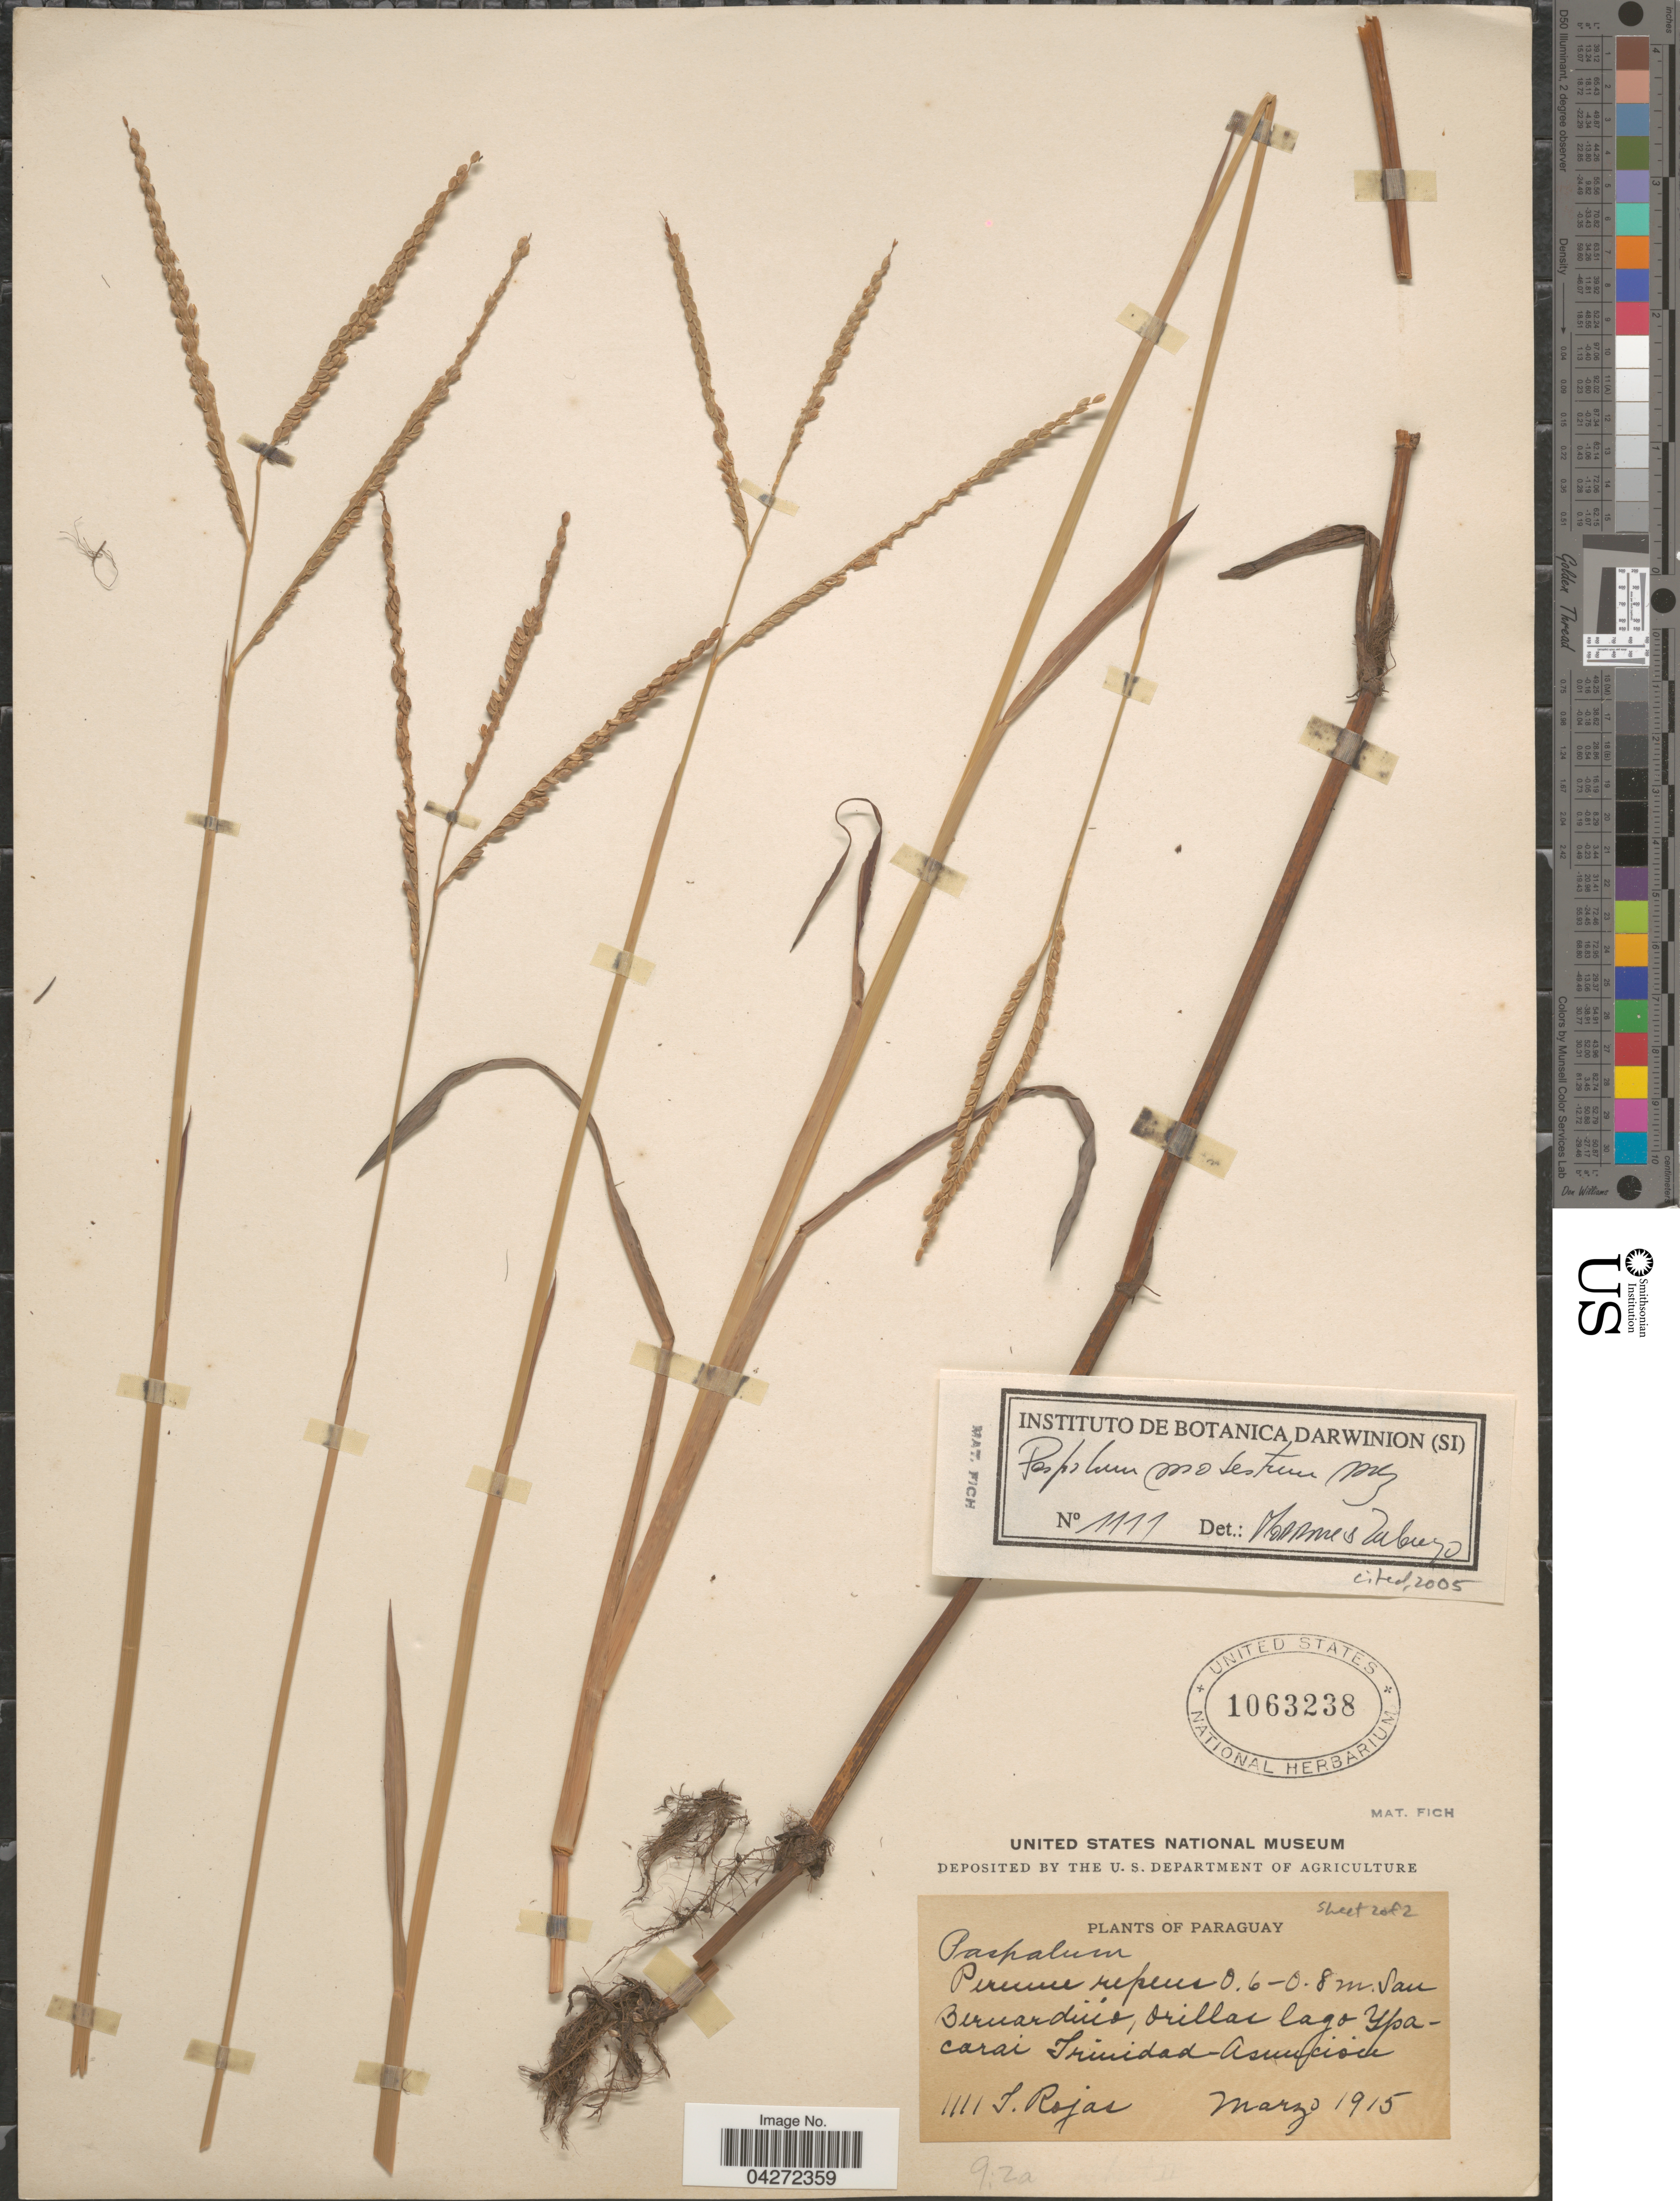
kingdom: Plantae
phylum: Tracheophyta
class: Liliopsida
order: Poales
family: Poaceae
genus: Paspalum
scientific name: Paspalum modestum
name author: Mez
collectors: T. Rojas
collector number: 1111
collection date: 1915-03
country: Paraguay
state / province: Asuncion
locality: San Bernardino, orillas lago Ypacarai Trinidad-Asuncion.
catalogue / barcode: US 1063238